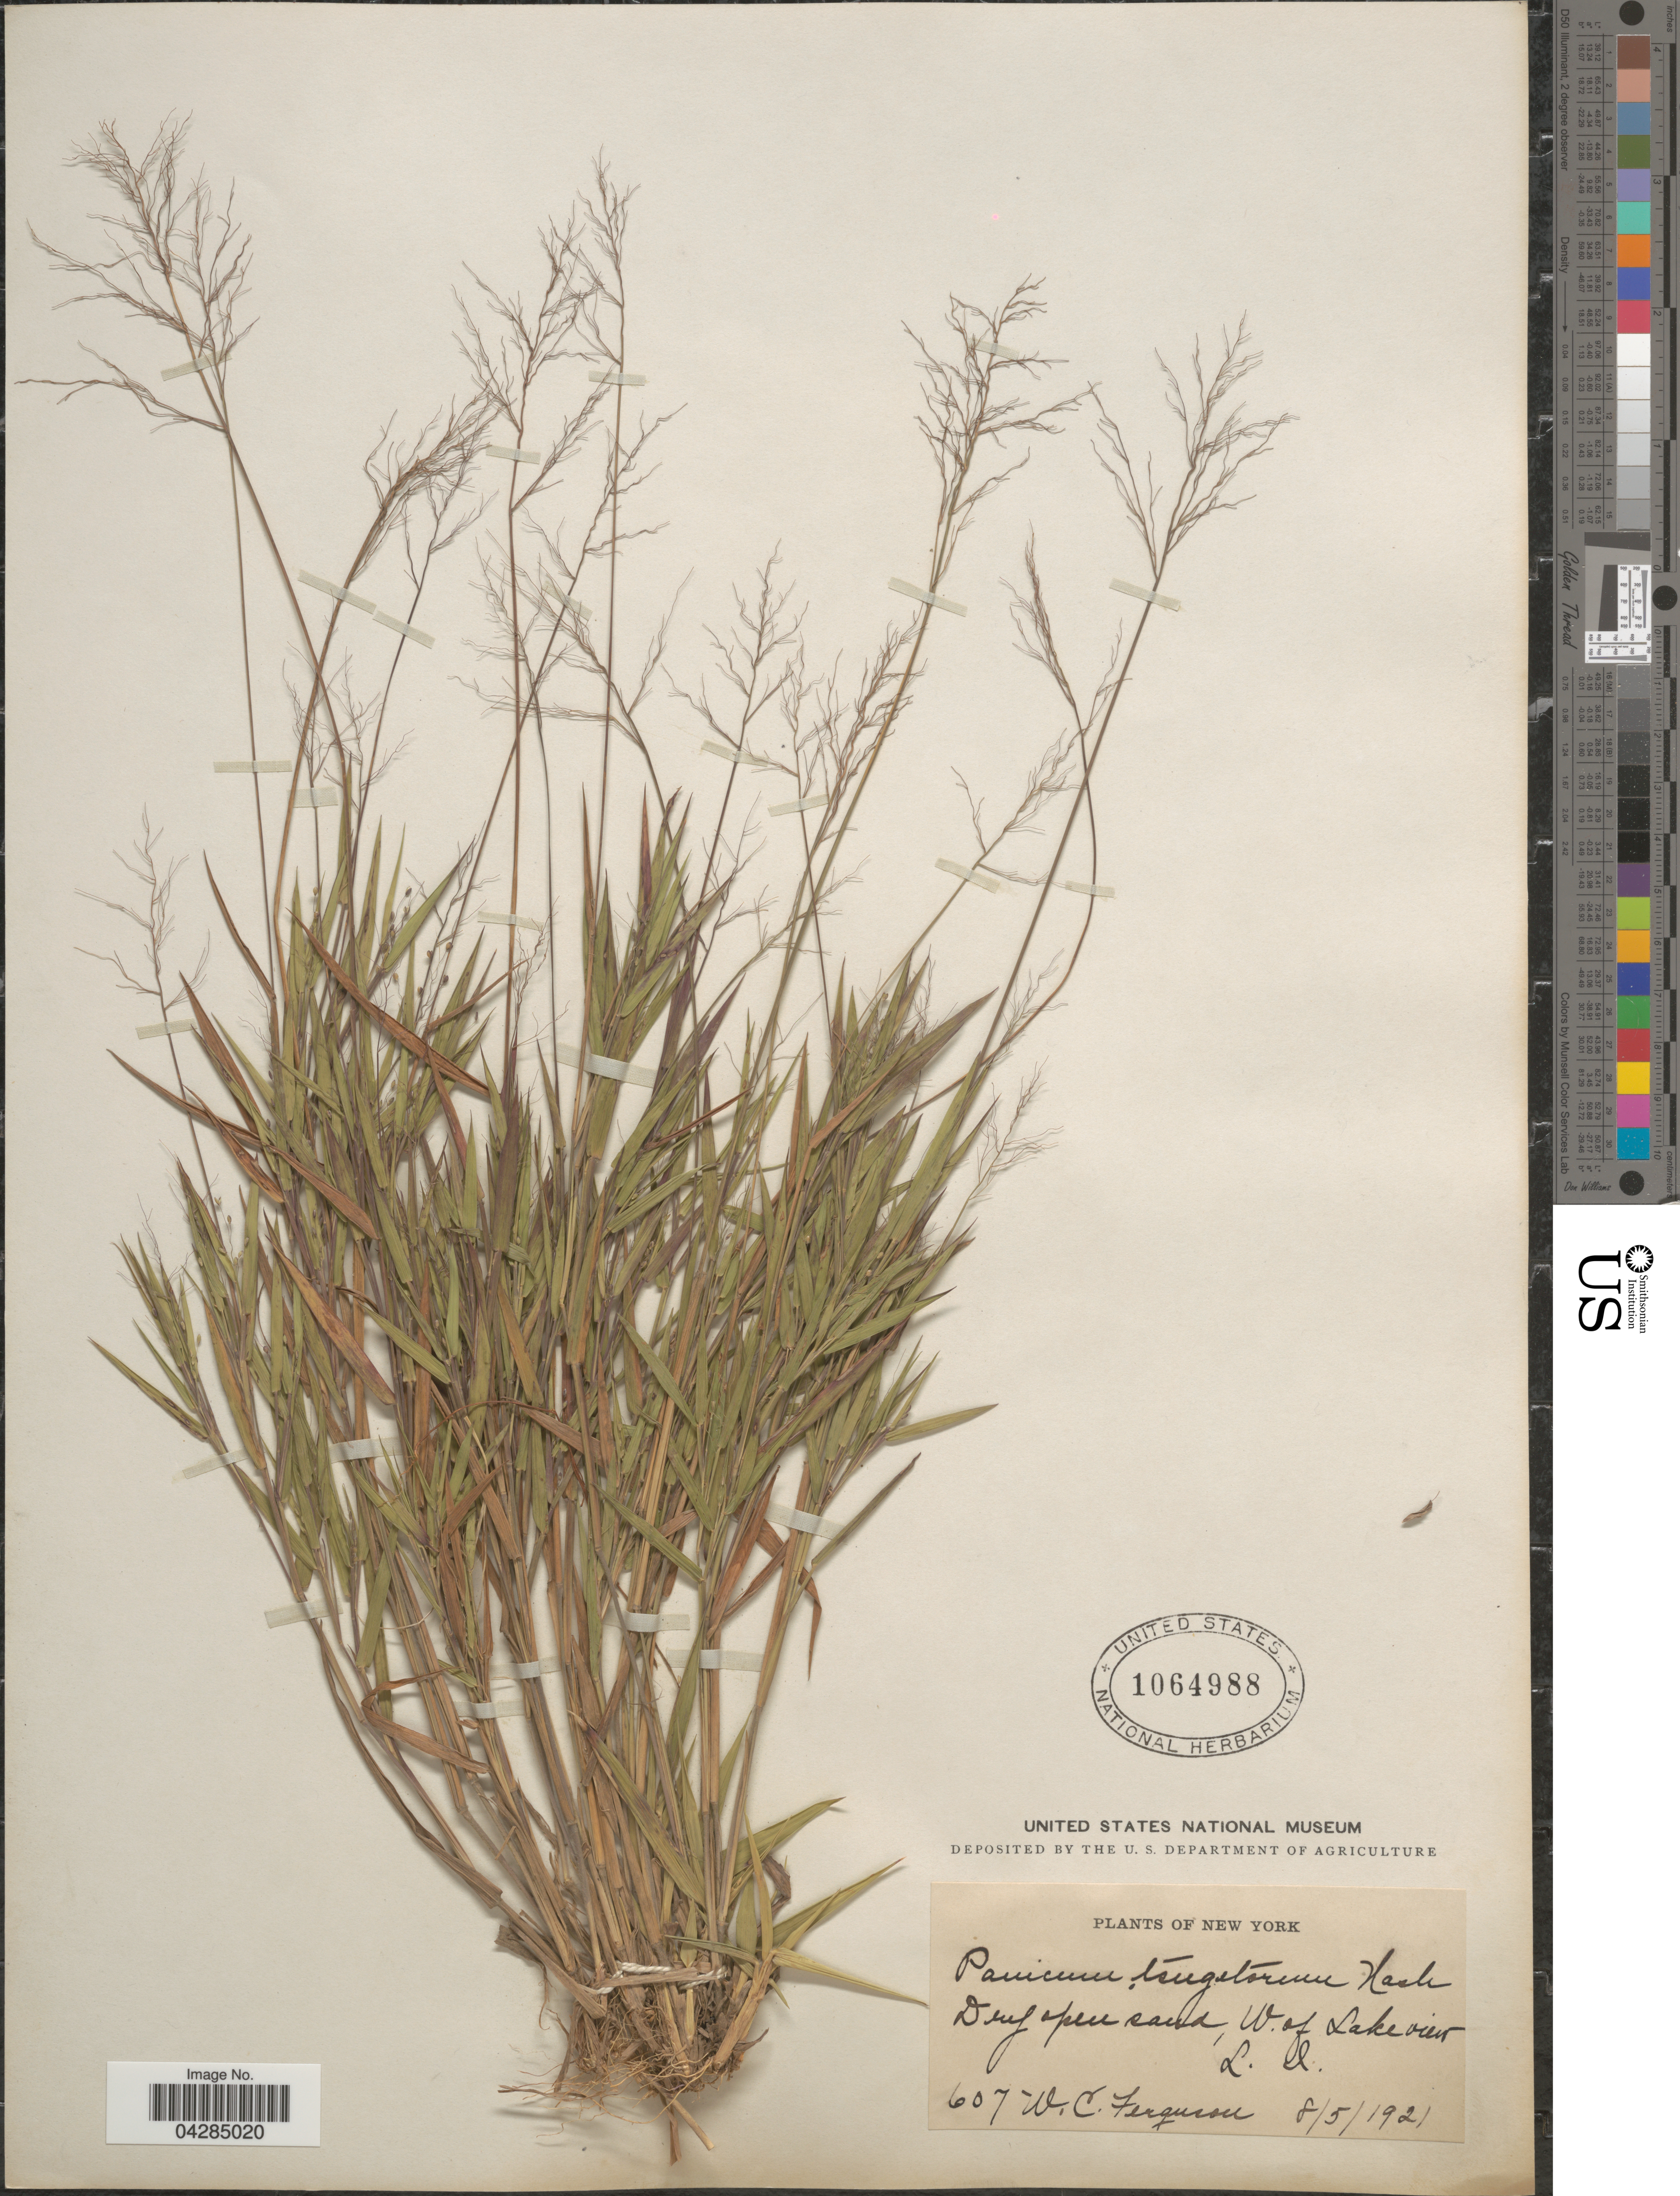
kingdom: Plantae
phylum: Tracheophyta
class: Liliopsida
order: Poales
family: Poaceae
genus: Dichanthelium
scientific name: Dichanthelium portoricense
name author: (Desv. ex Ham.) B.F. Hansen & Wunderlin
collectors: W. Ferguson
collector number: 607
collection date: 1921-08-05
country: United States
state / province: New York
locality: Dry open sand, W. of Lake view. L. I.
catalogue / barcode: US 1064988